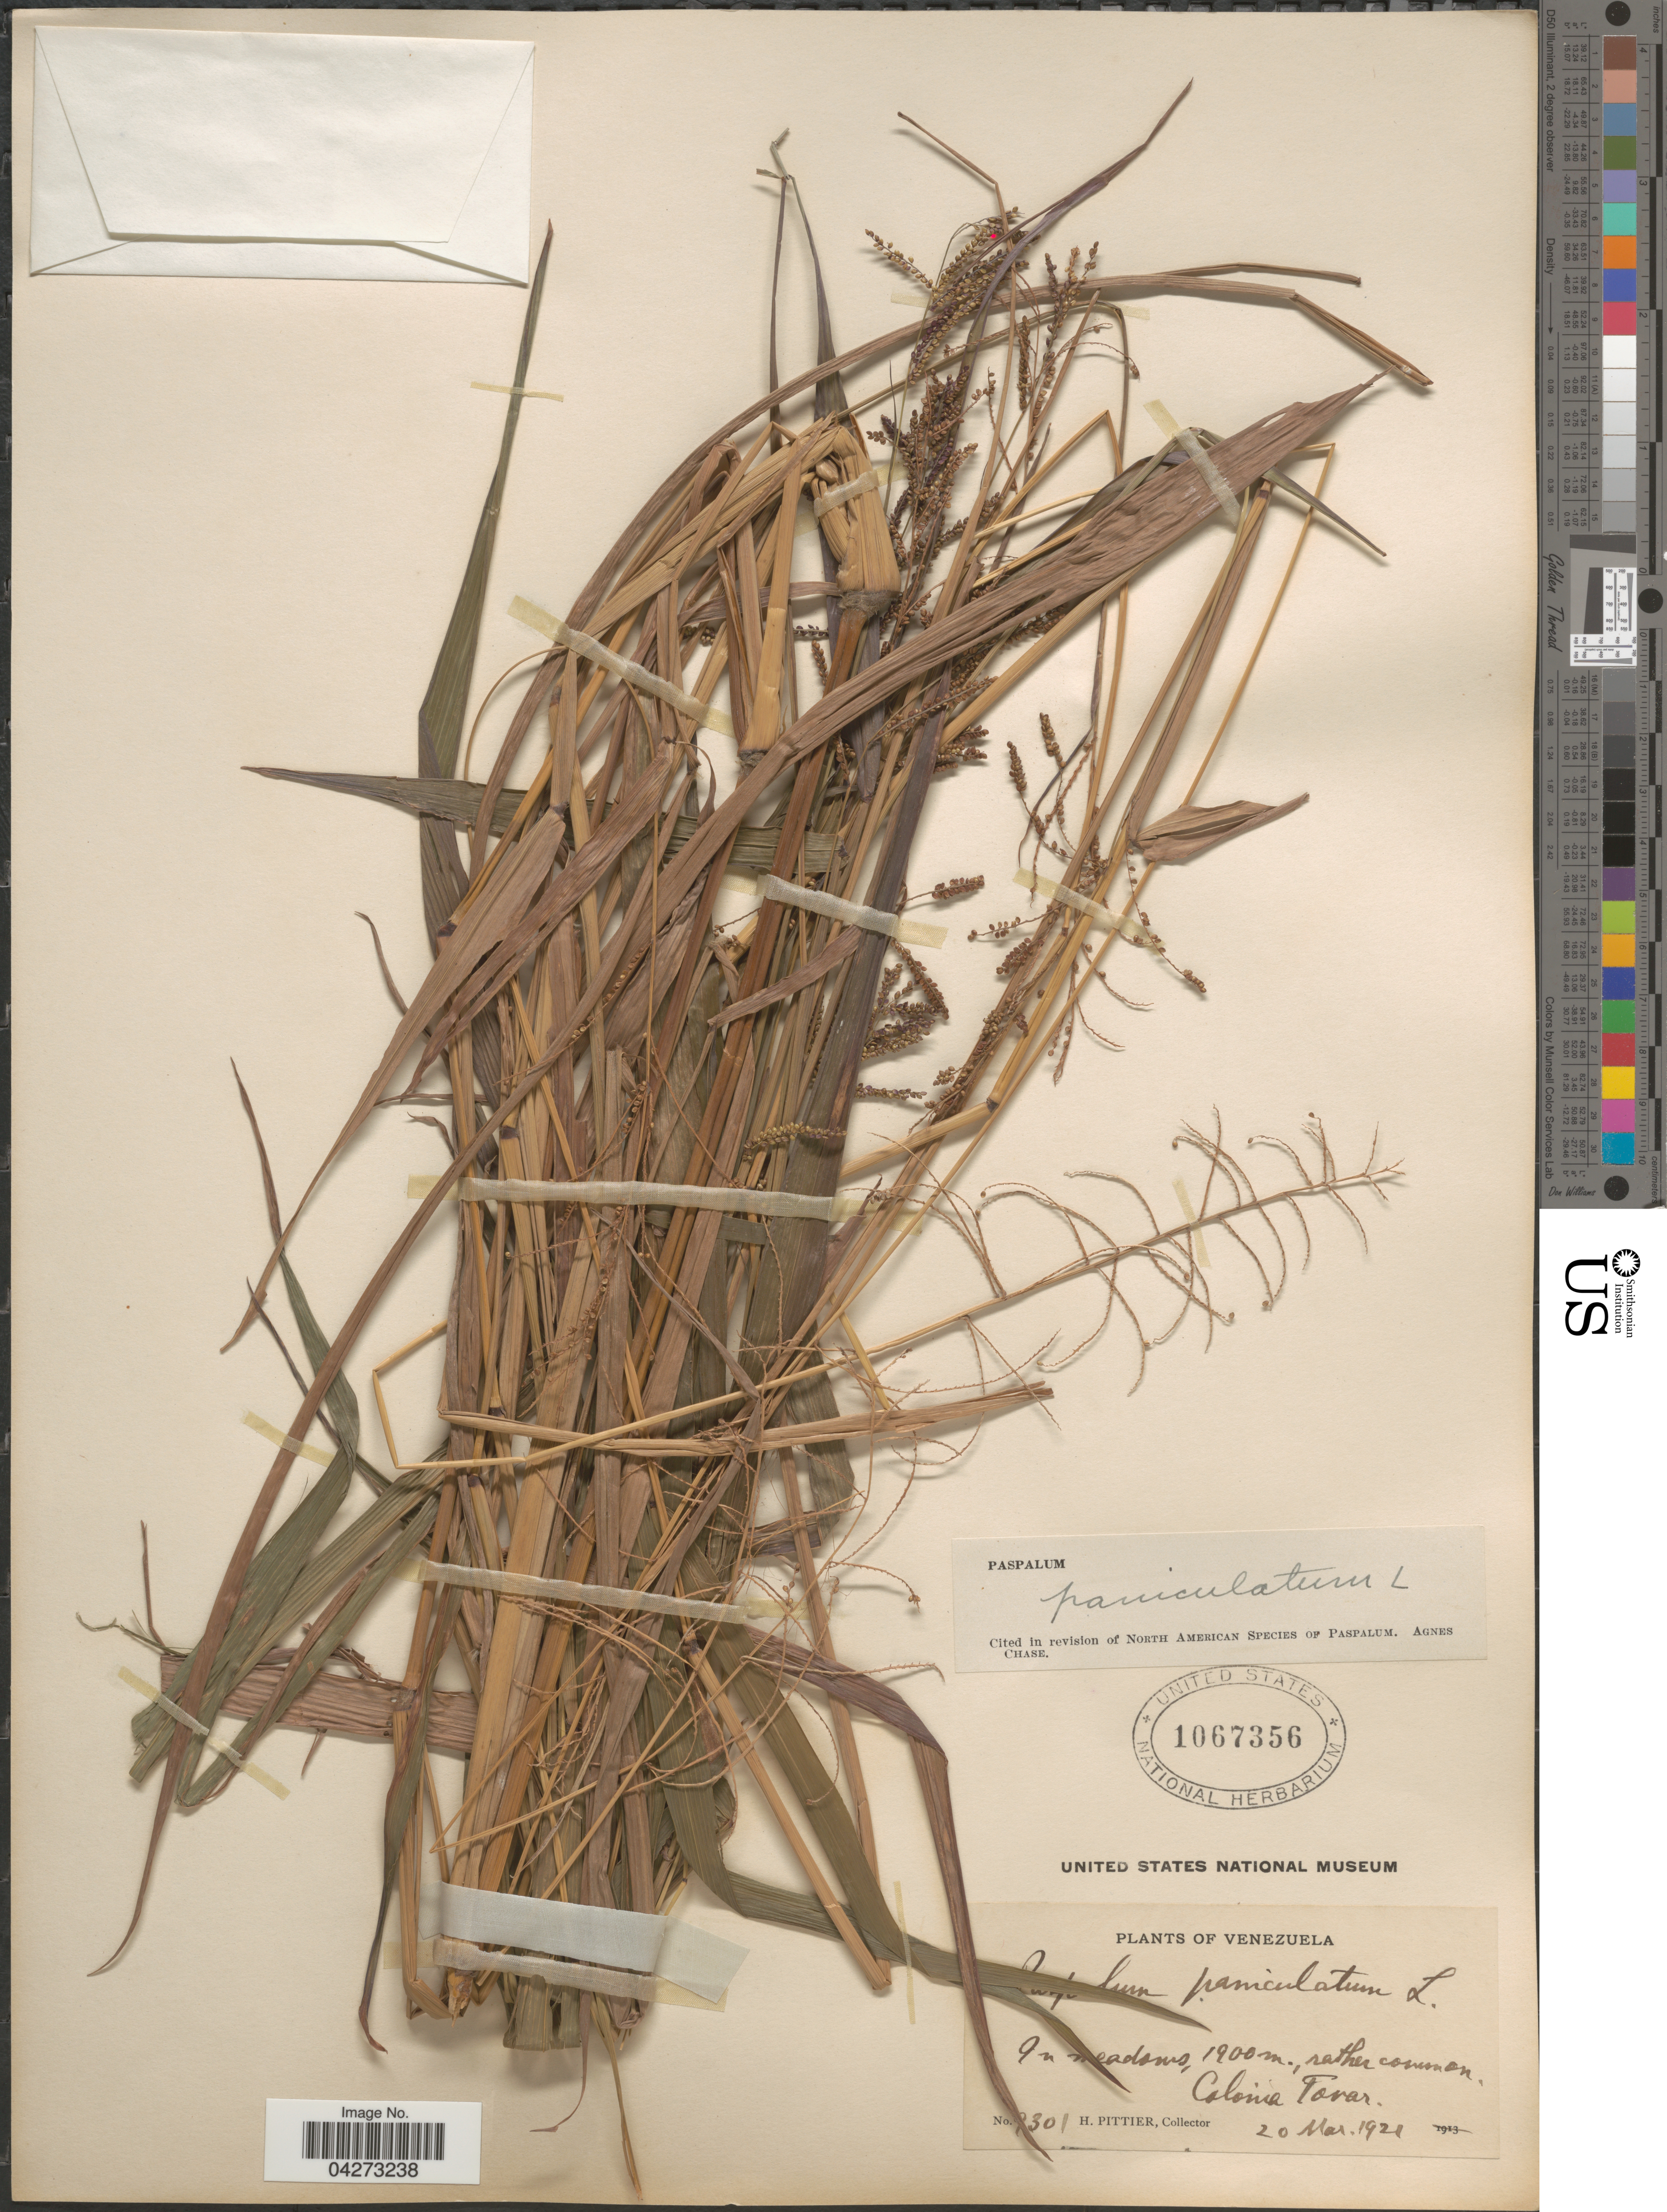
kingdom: Plantae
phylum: Tracheophyta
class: Liliopsida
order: Poales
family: Poaceae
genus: Paspalum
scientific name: Paspalum paniculatum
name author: L.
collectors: H. F. Pittier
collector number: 9301*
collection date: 1921-03-20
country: Venezuela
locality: Colonia Tovar.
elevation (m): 1900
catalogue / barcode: US 1067356